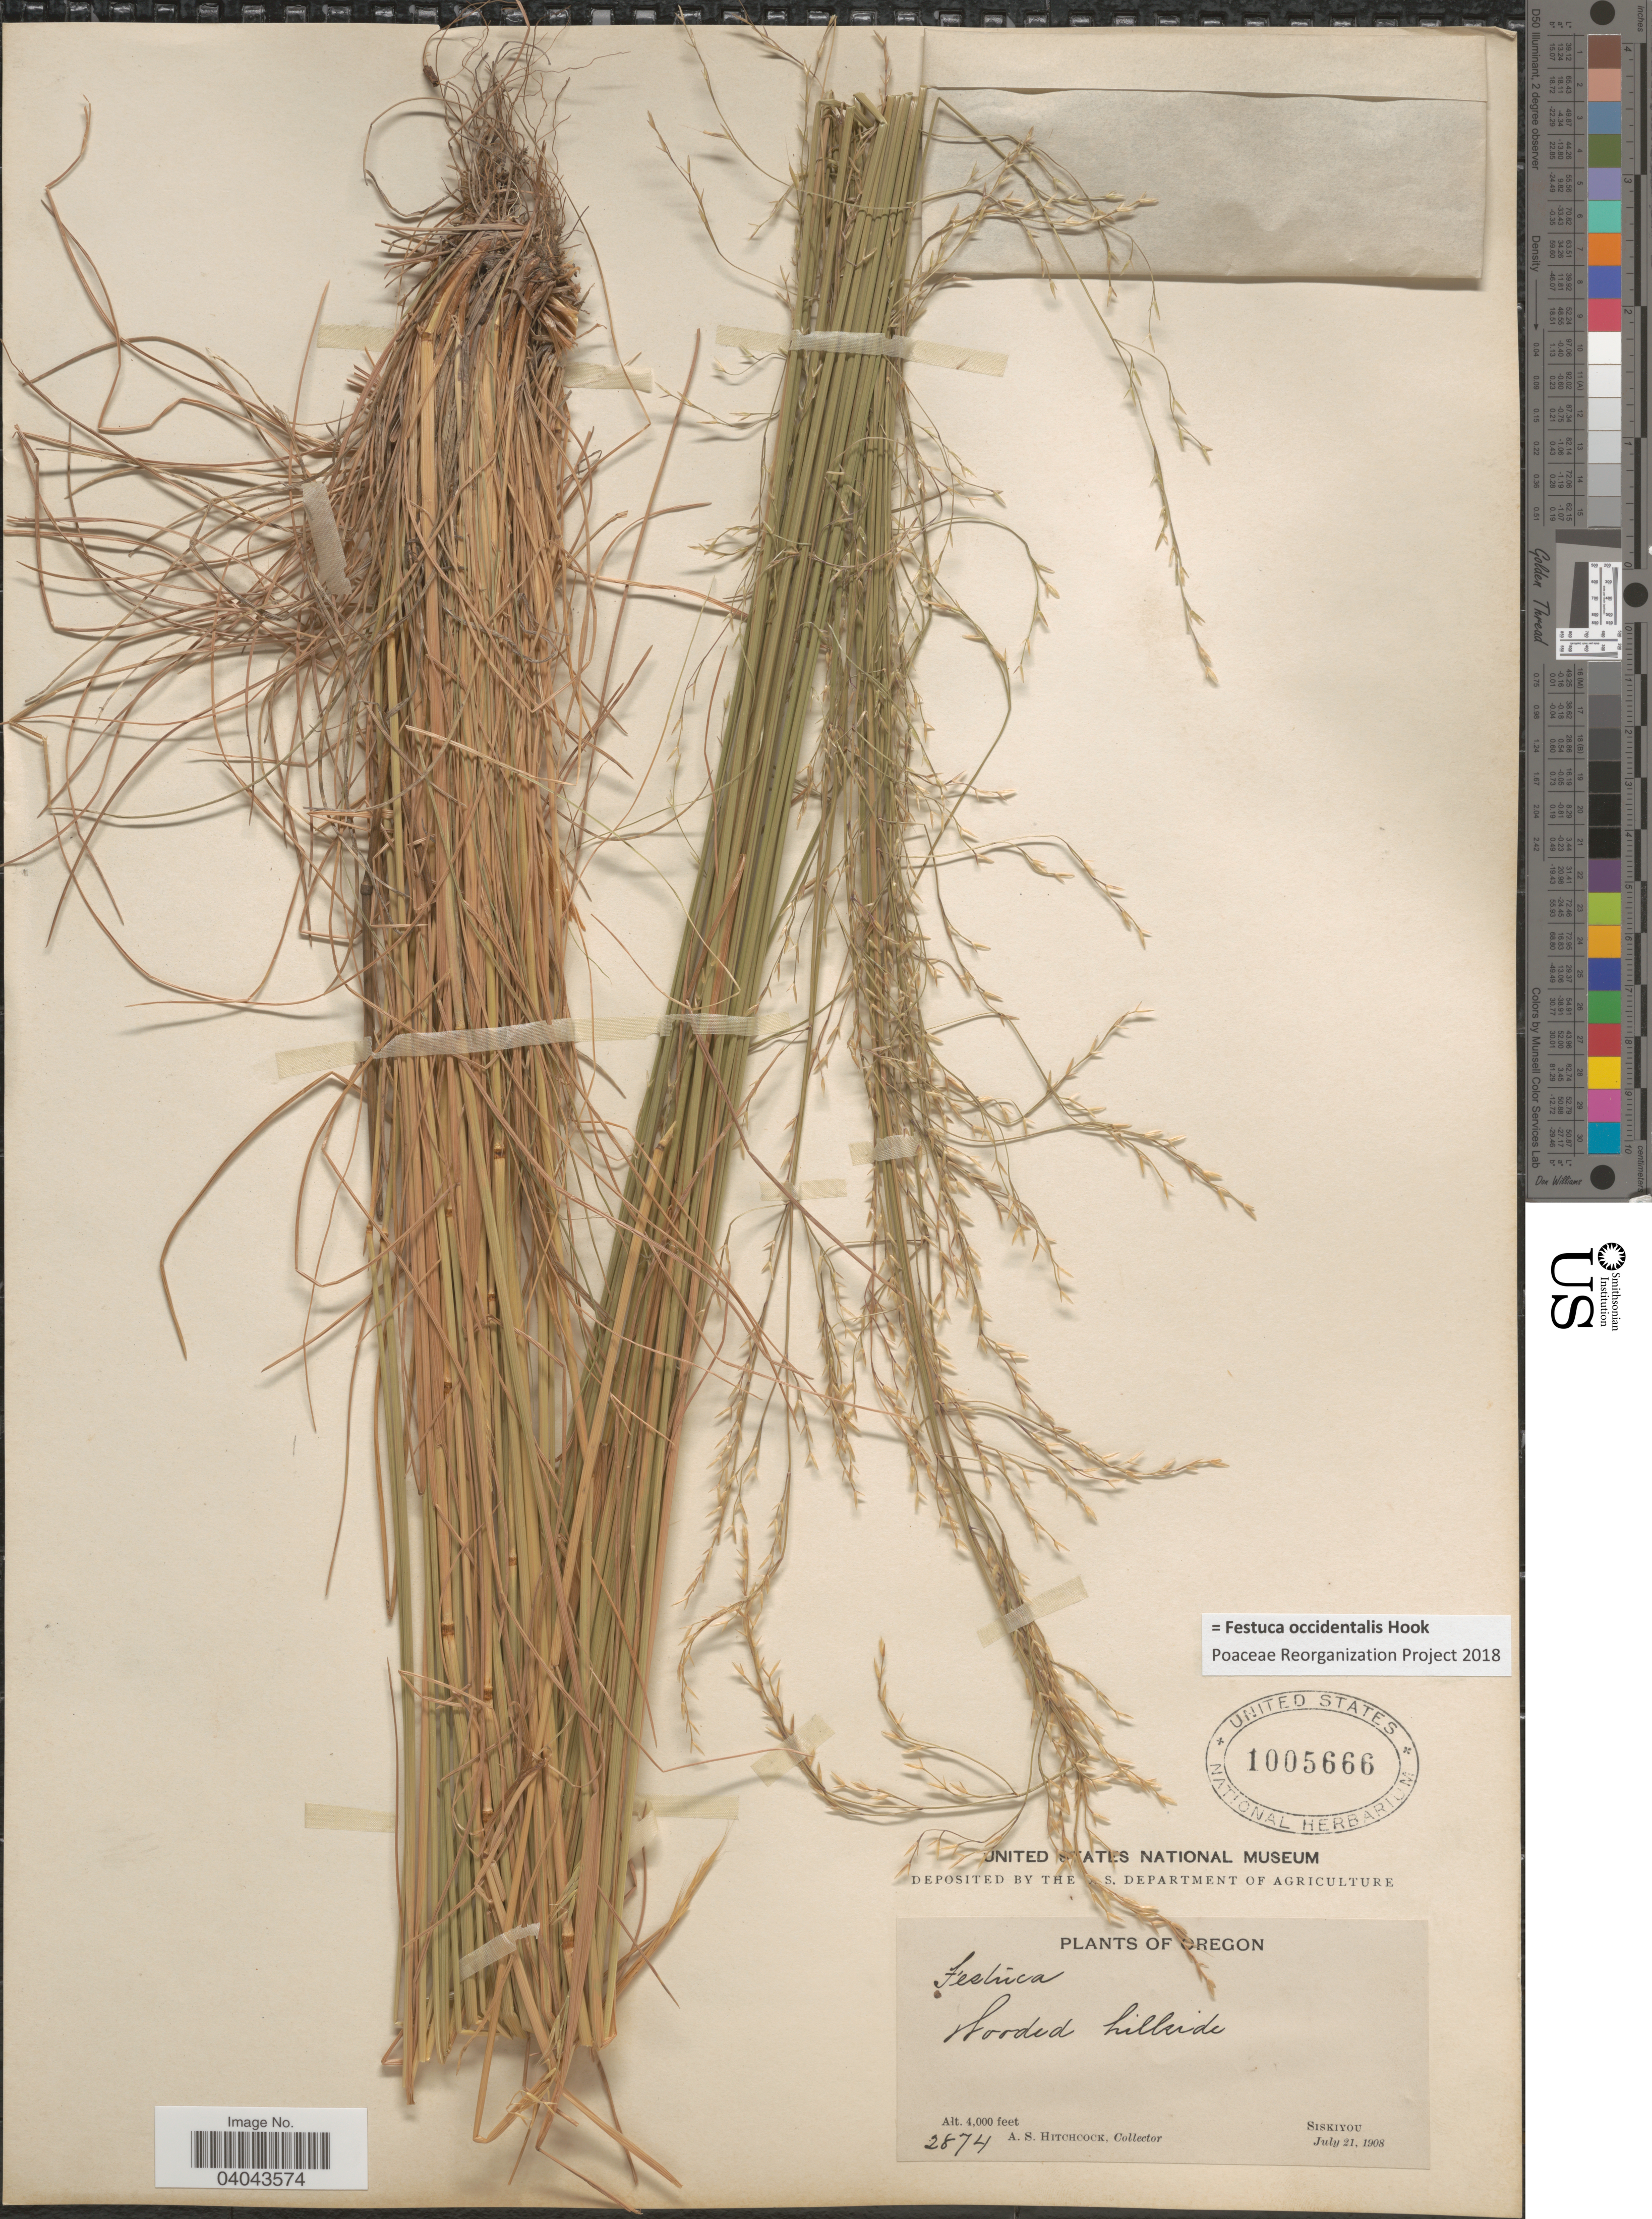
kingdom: Plantae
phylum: Tracheophyta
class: Liliopsida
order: Poales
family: Poaceae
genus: Festuca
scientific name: Festuca occidentalis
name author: Hook.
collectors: A. S. Hitchcock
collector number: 2874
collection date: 1908-07-21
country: United States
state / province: Oregon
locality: Siskiyou.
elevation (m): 1219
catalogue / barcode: US 1005666